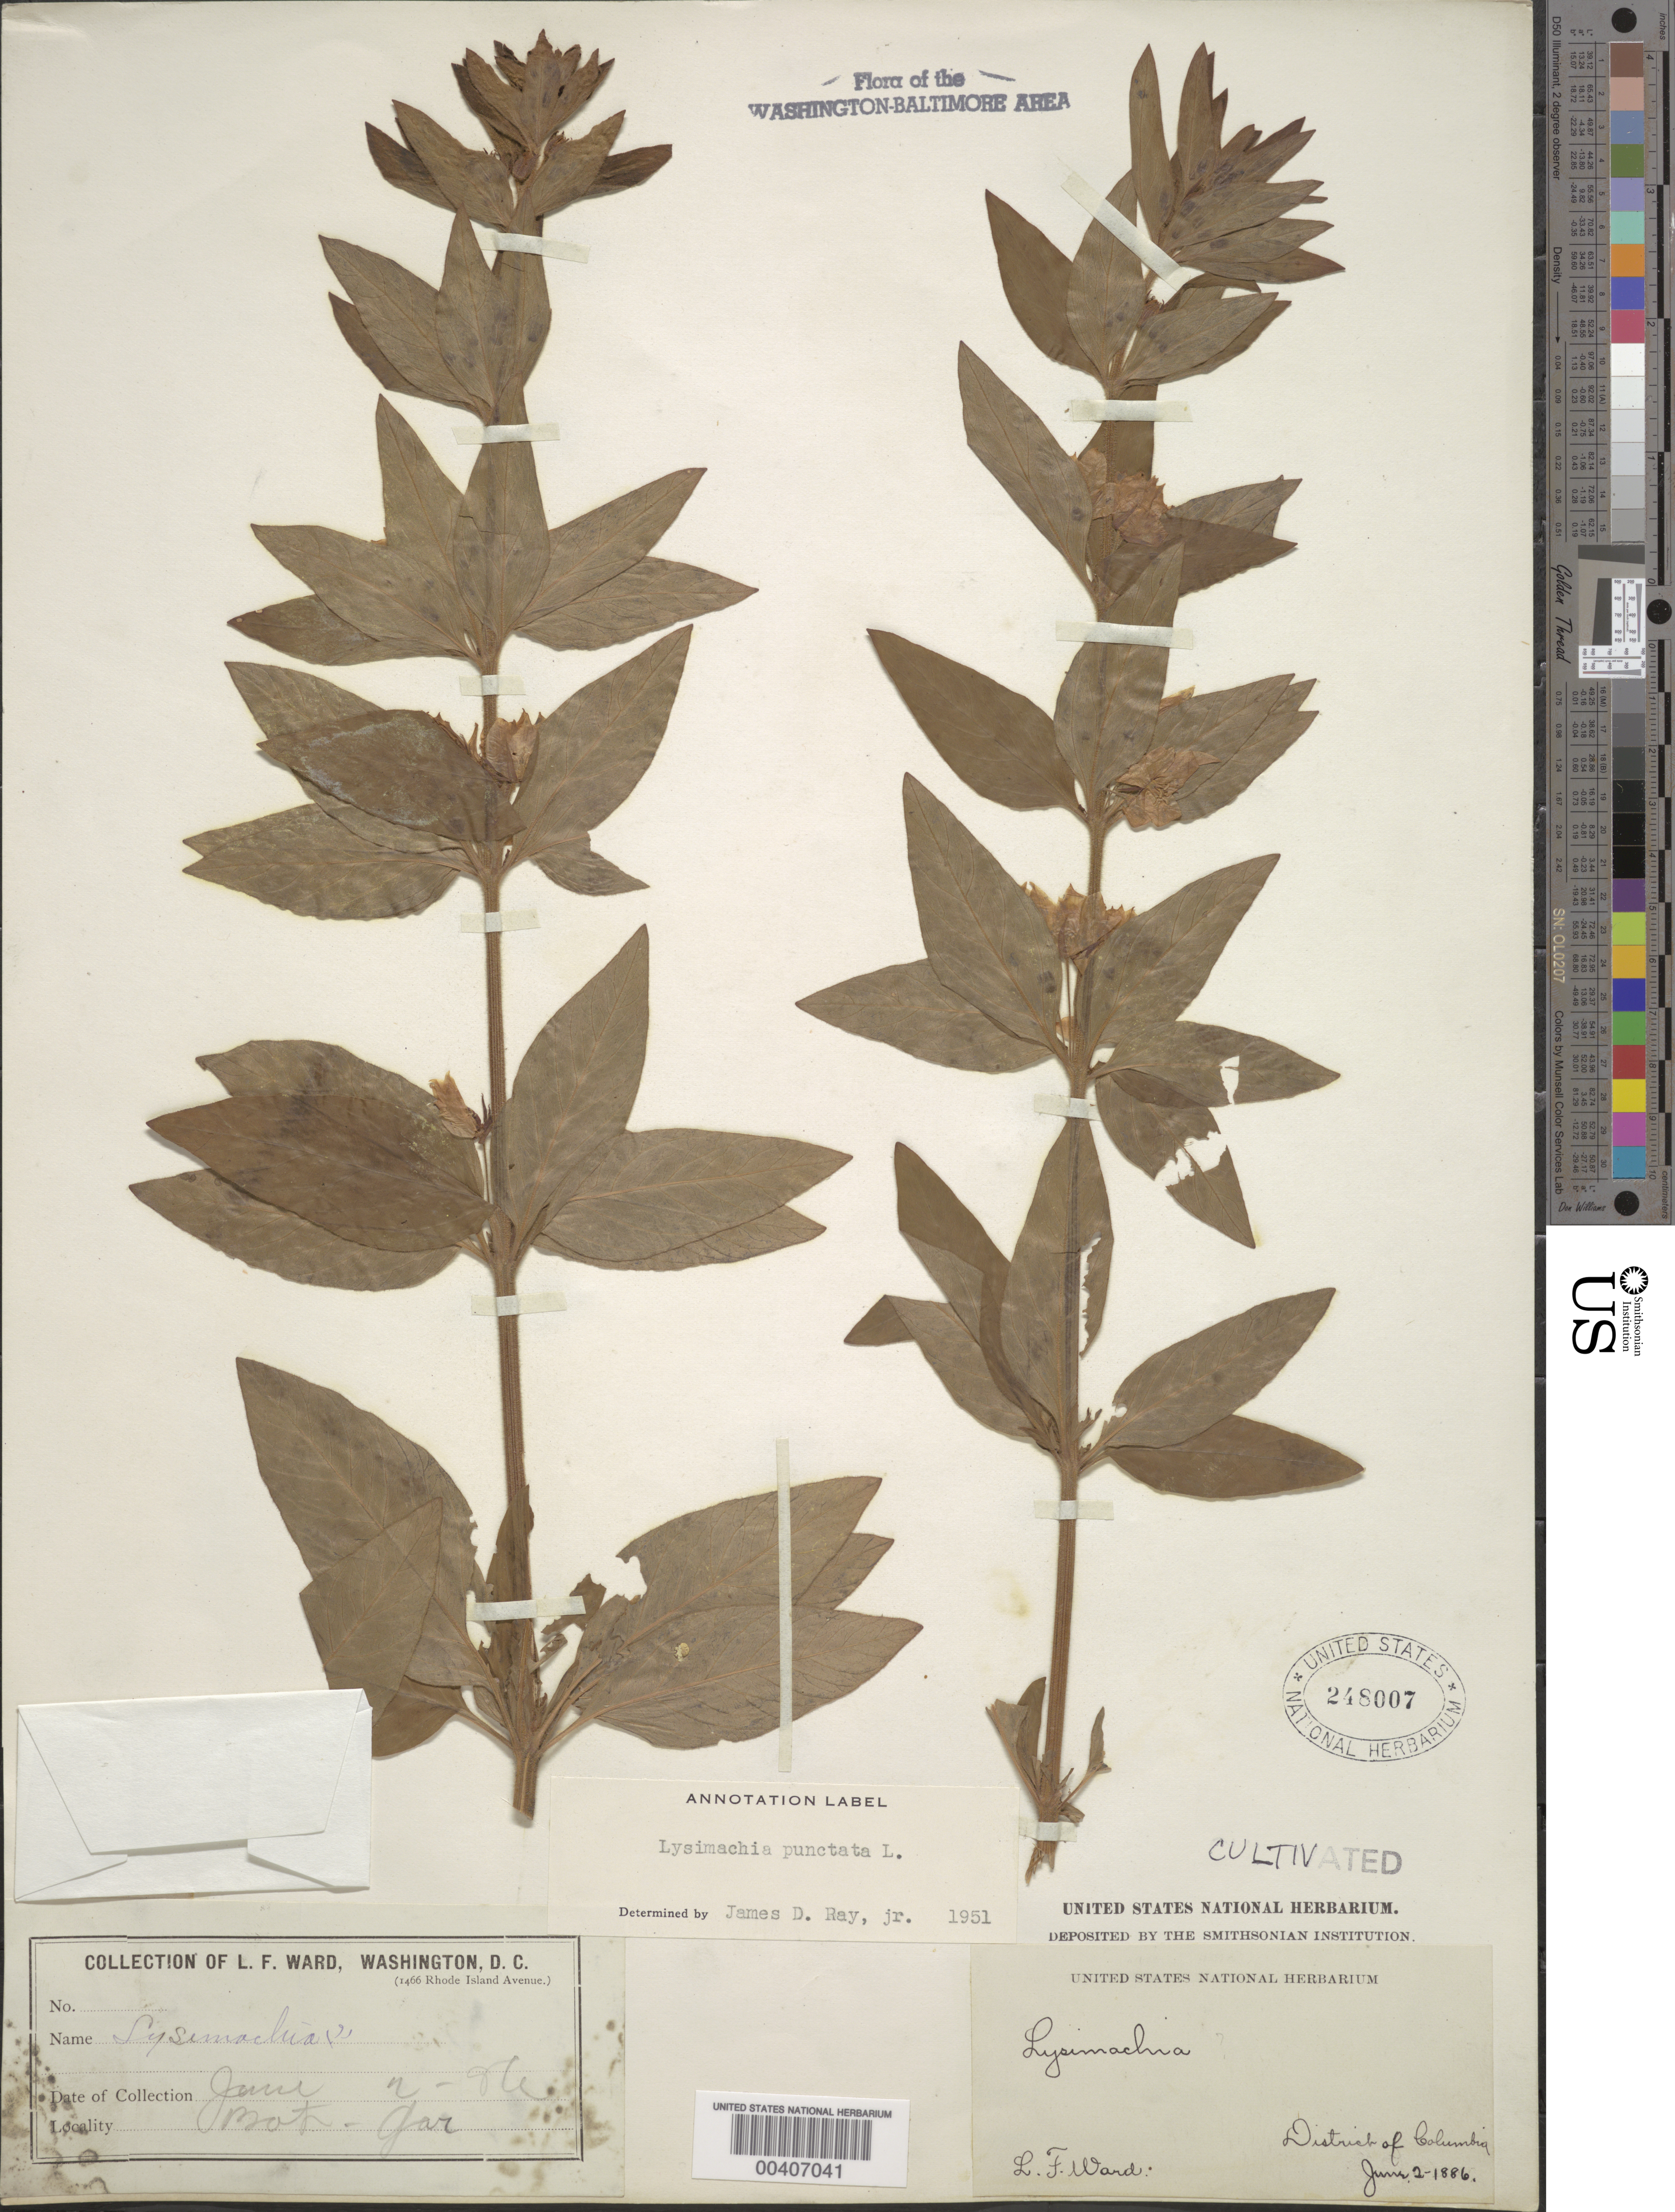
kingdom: Plantae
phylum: Tracheophyta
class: Magnoliopsida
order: Ericales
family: Primulaceae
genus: Lysimachia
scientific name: Lysimachia punctata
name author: L.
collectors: L. F. Ward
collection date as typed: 02 Jun 1886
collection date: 1886-06-02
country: United States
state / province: District of Columbia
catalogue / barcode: US 248007